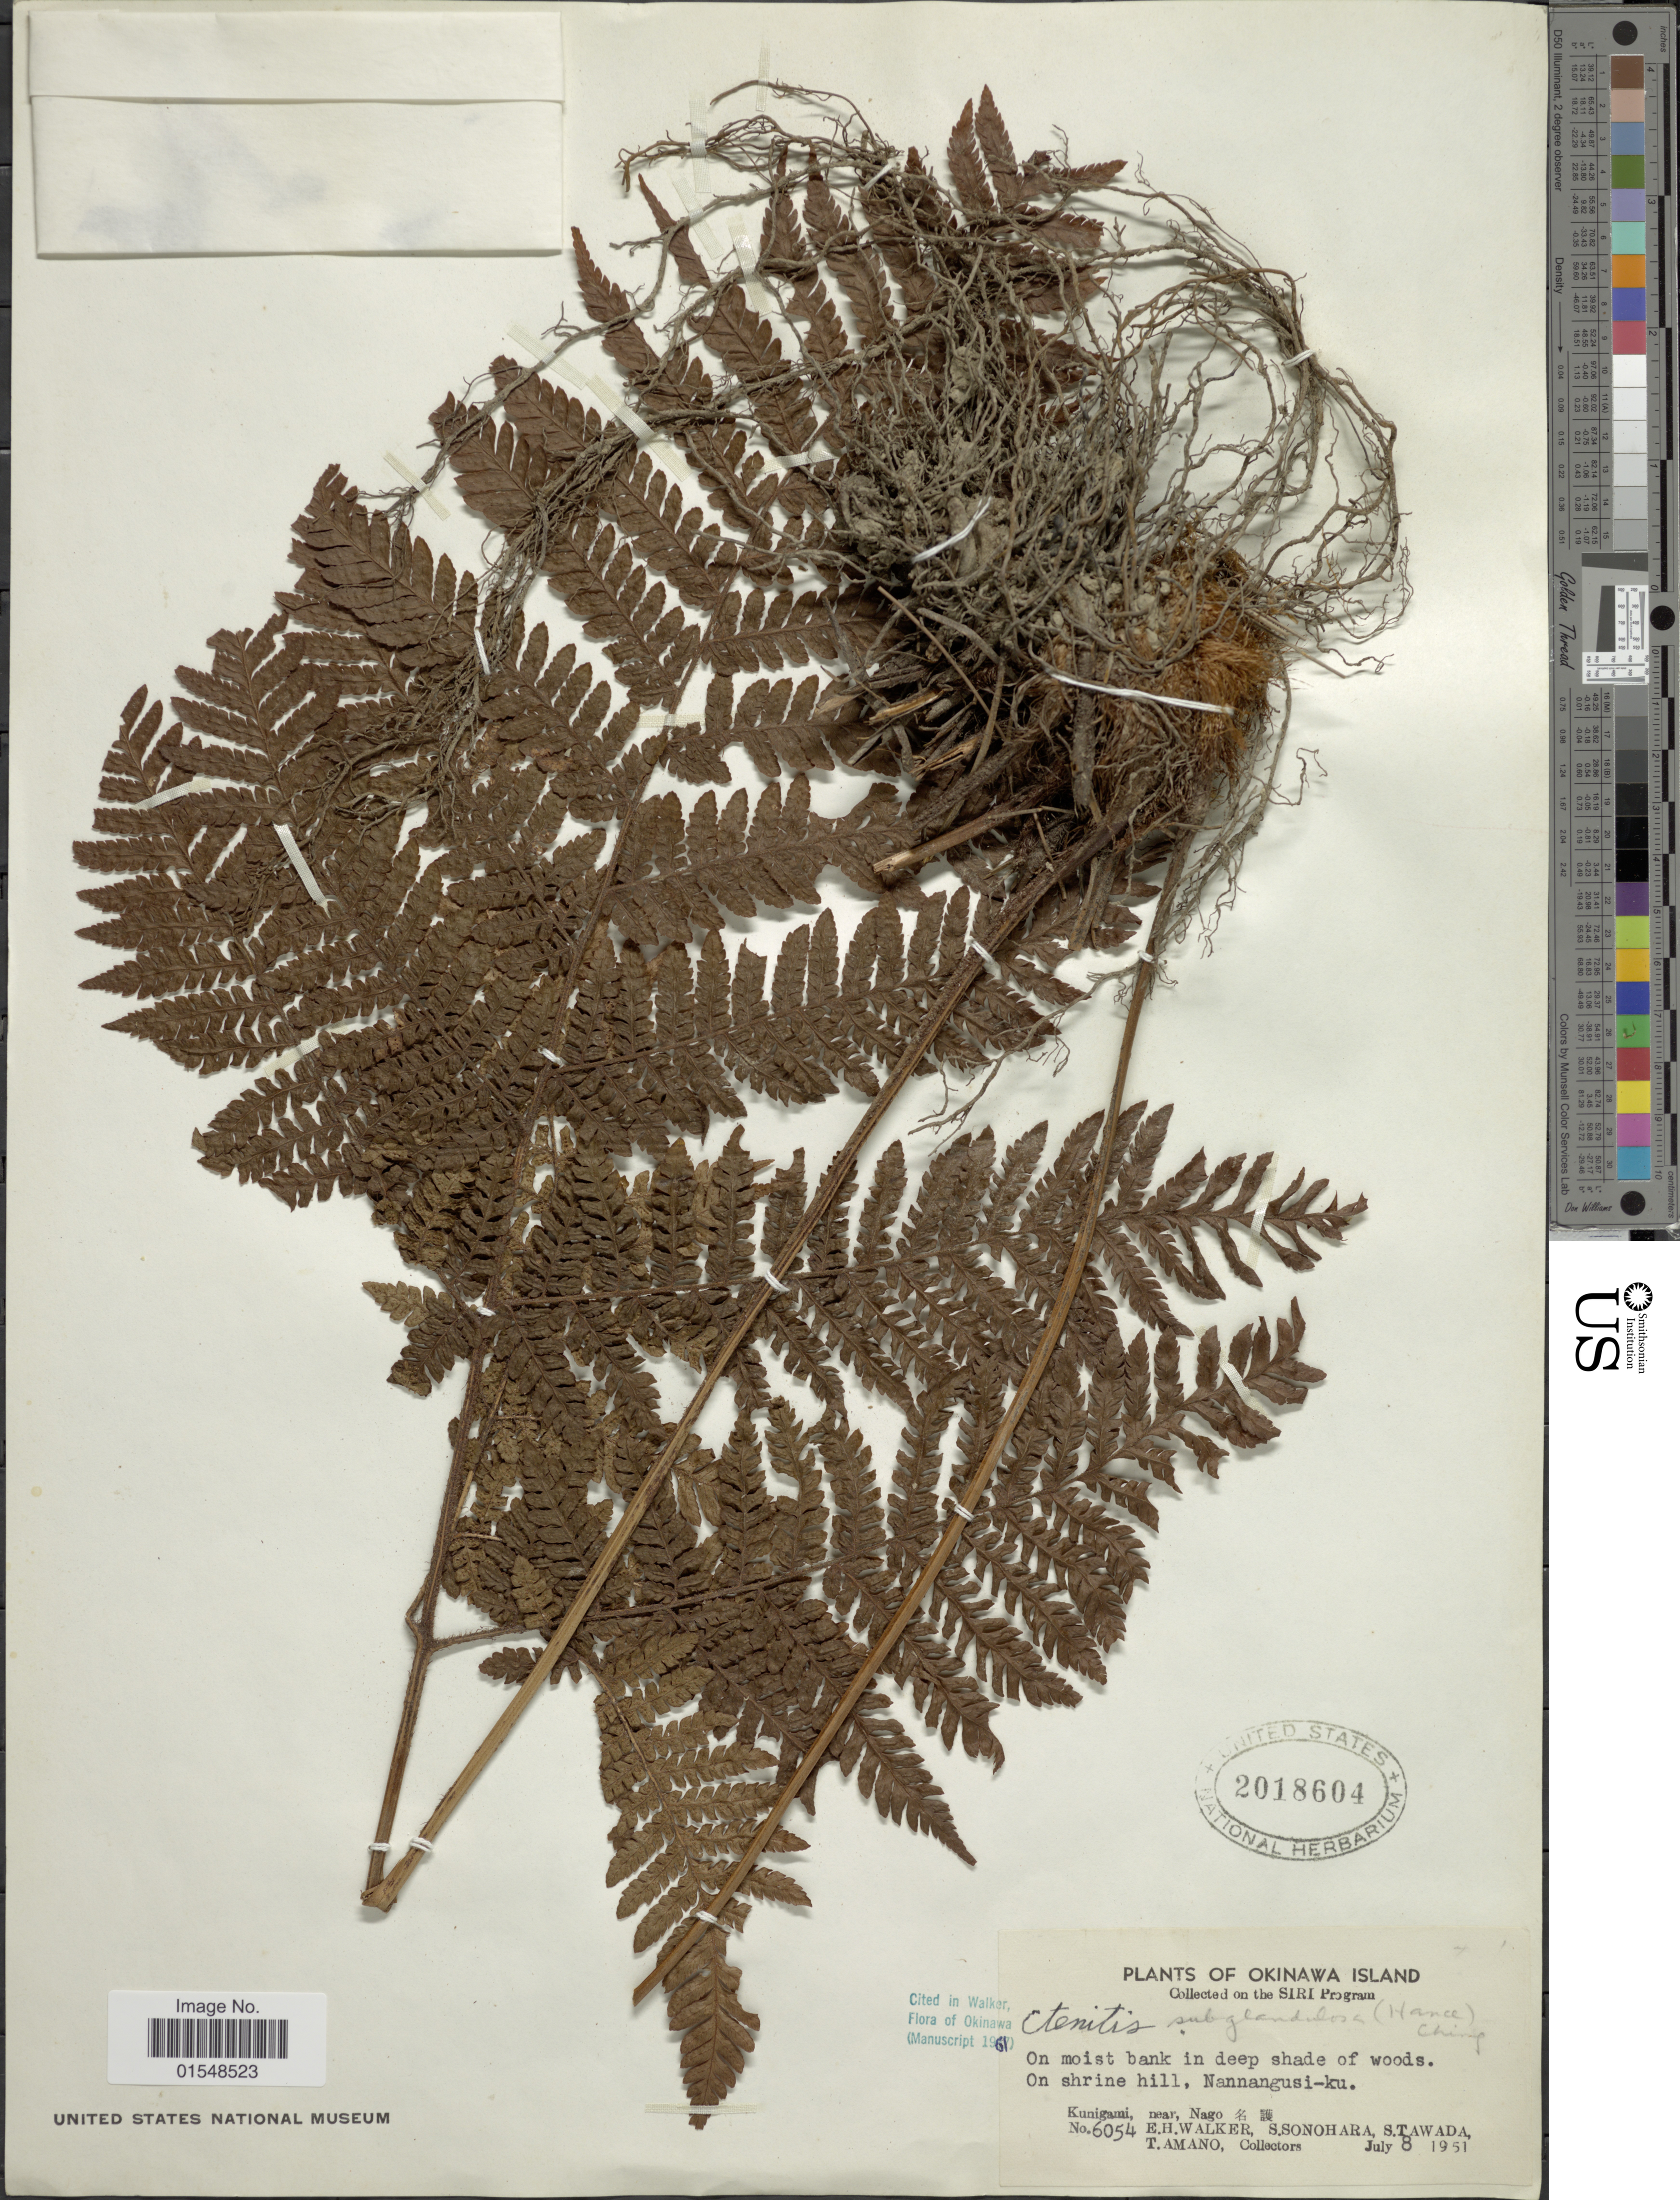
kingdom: Plantae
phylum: Tracheophyta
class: Polypodiopsida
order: Polypodiales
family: Dryopteridaceae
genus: Ctenitis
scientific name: Ctenitis subglandulosa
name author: (Hance) Ching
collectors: E. H. Walker, S. Sonohara & S. Tawada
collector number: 6054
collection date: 1951-07-08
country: Japan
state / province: Okinawa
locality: Okinawa Island, on shrine hill, Nannangushi- ku, Kunigami, near Nago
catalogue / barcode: US 2018604